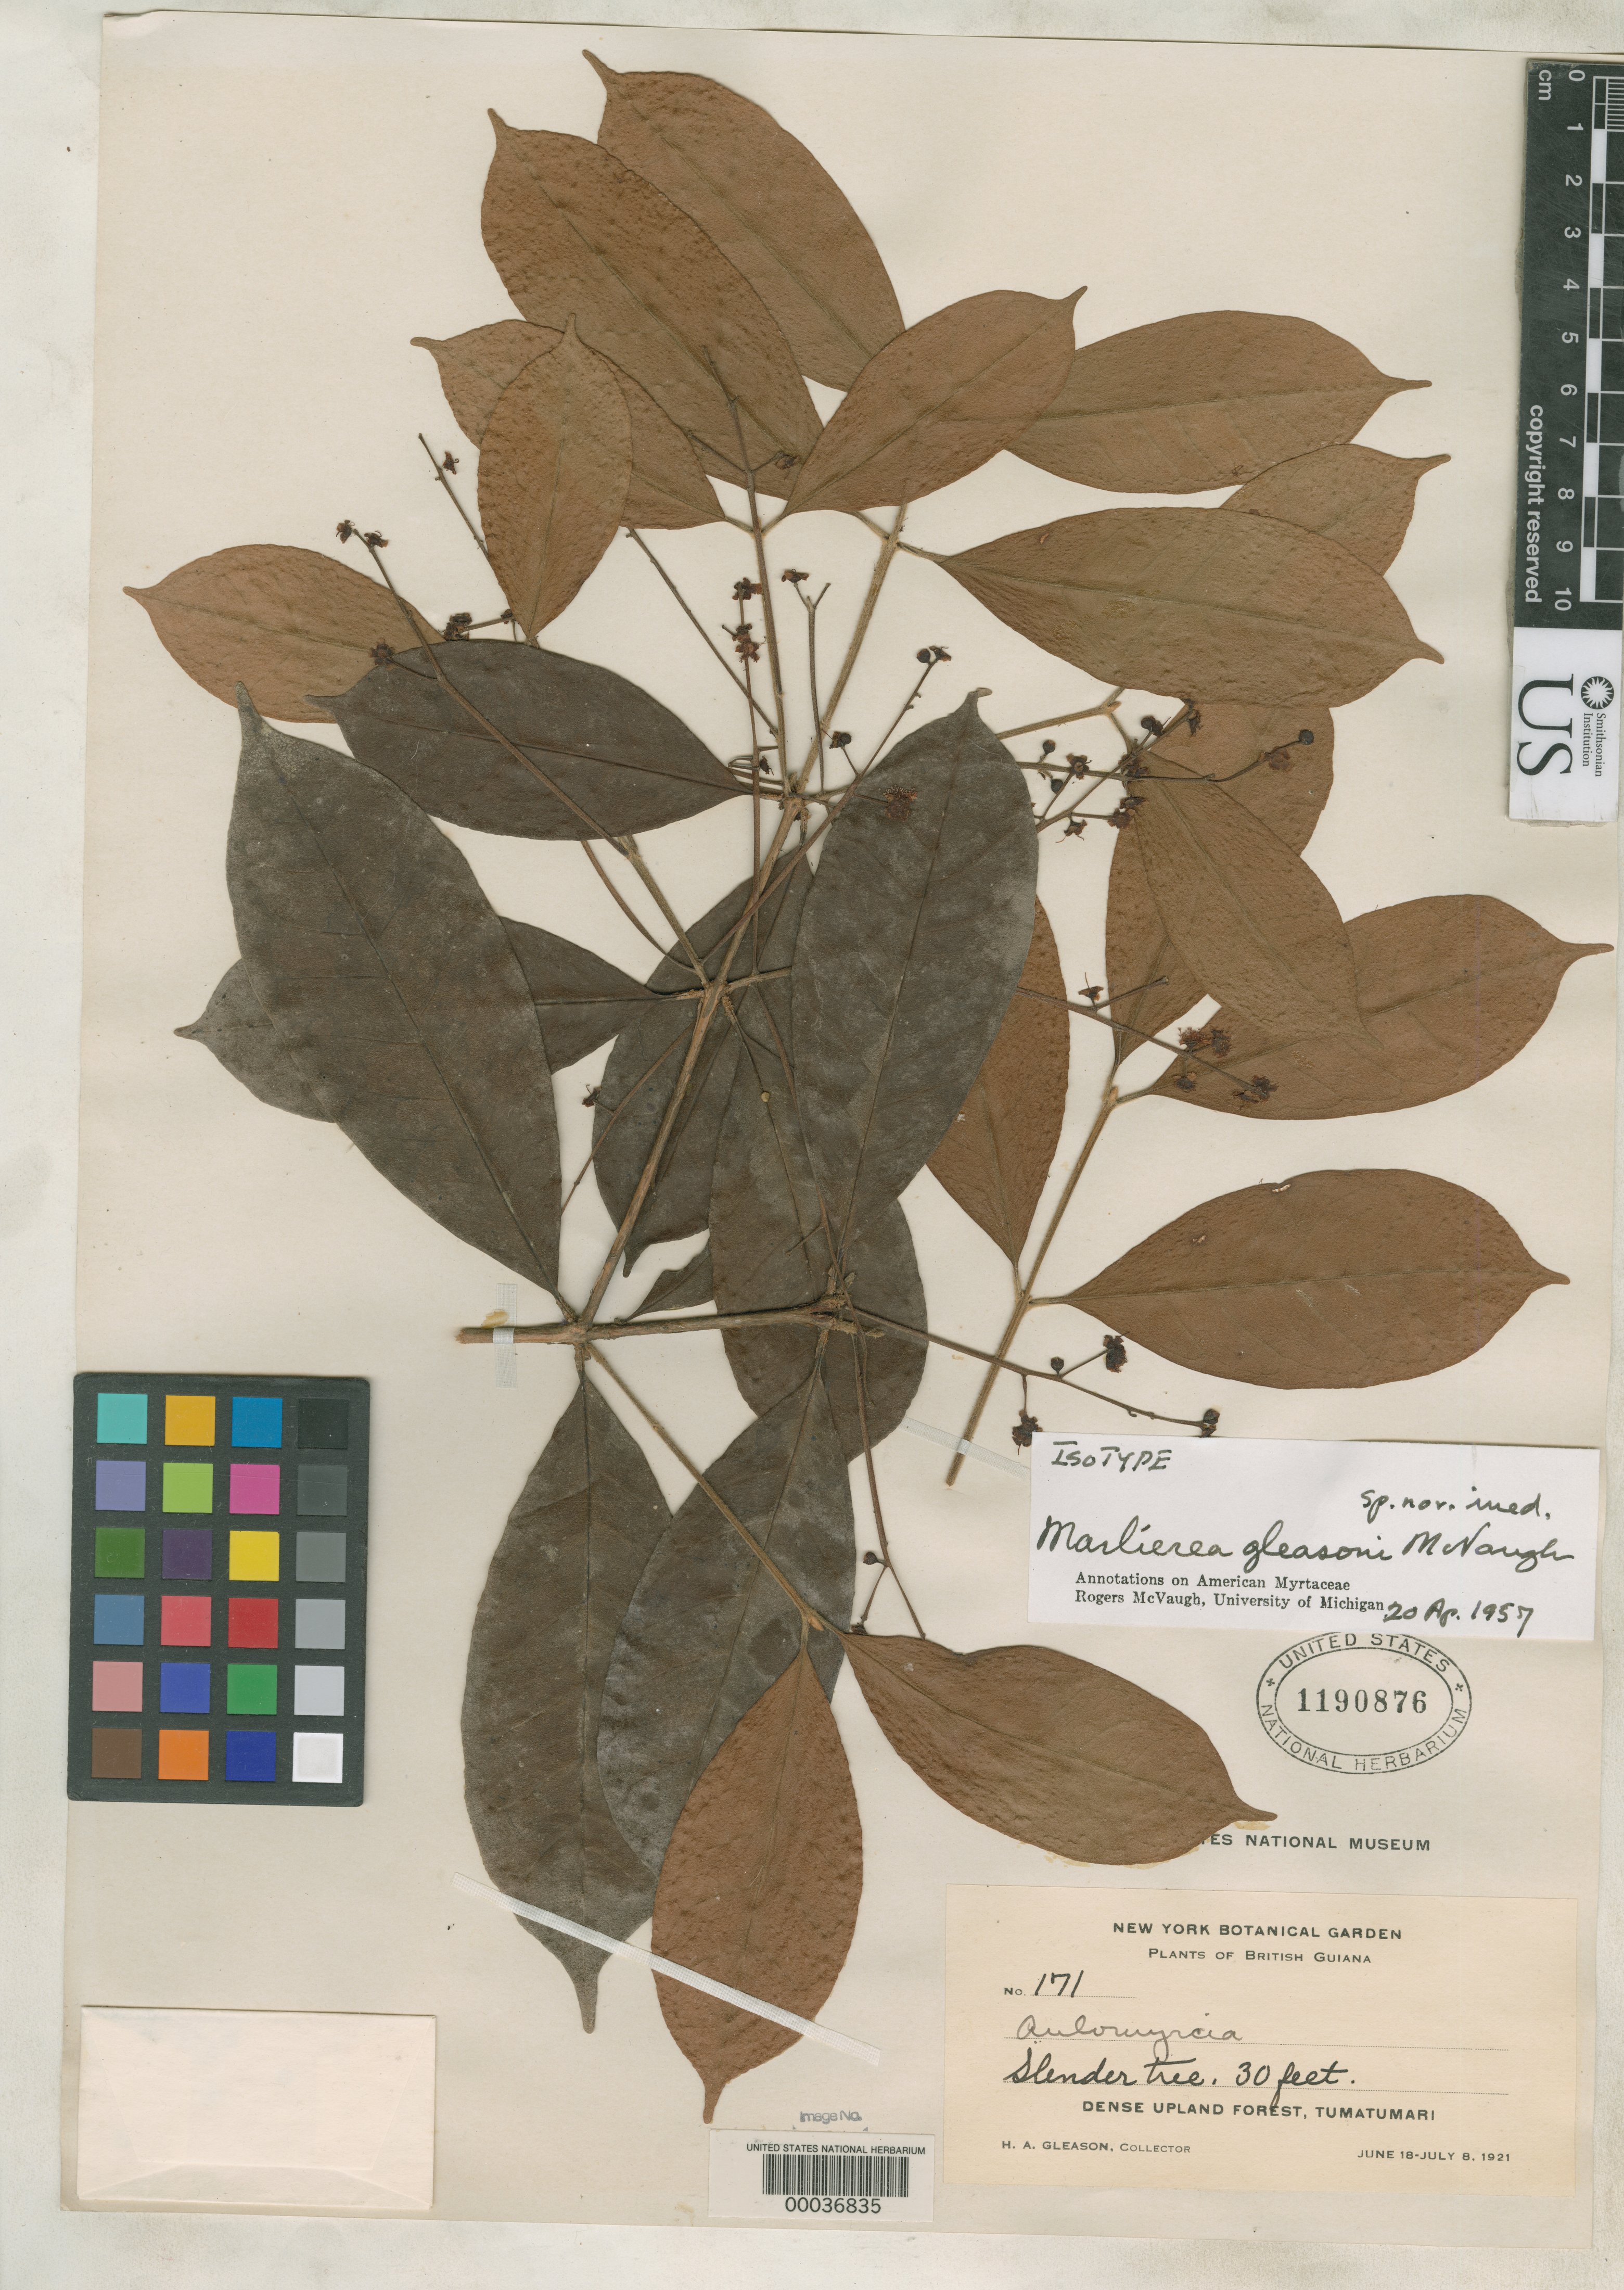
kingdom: Plantae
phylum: Tracheophyta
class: Magnoliopsida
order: Myrtales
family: Myrtaceae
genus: Marlierea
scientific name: Marlierea gleasonii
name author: McVaugh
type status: Isotype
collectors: H. A. Gleason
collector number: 171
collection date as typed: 18 Jun 1921 to 08 Jul 1921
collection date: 1921-06-18/1921-07-08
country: Guyana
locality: Tumatumari, upland forest.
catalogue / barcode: US 1190876